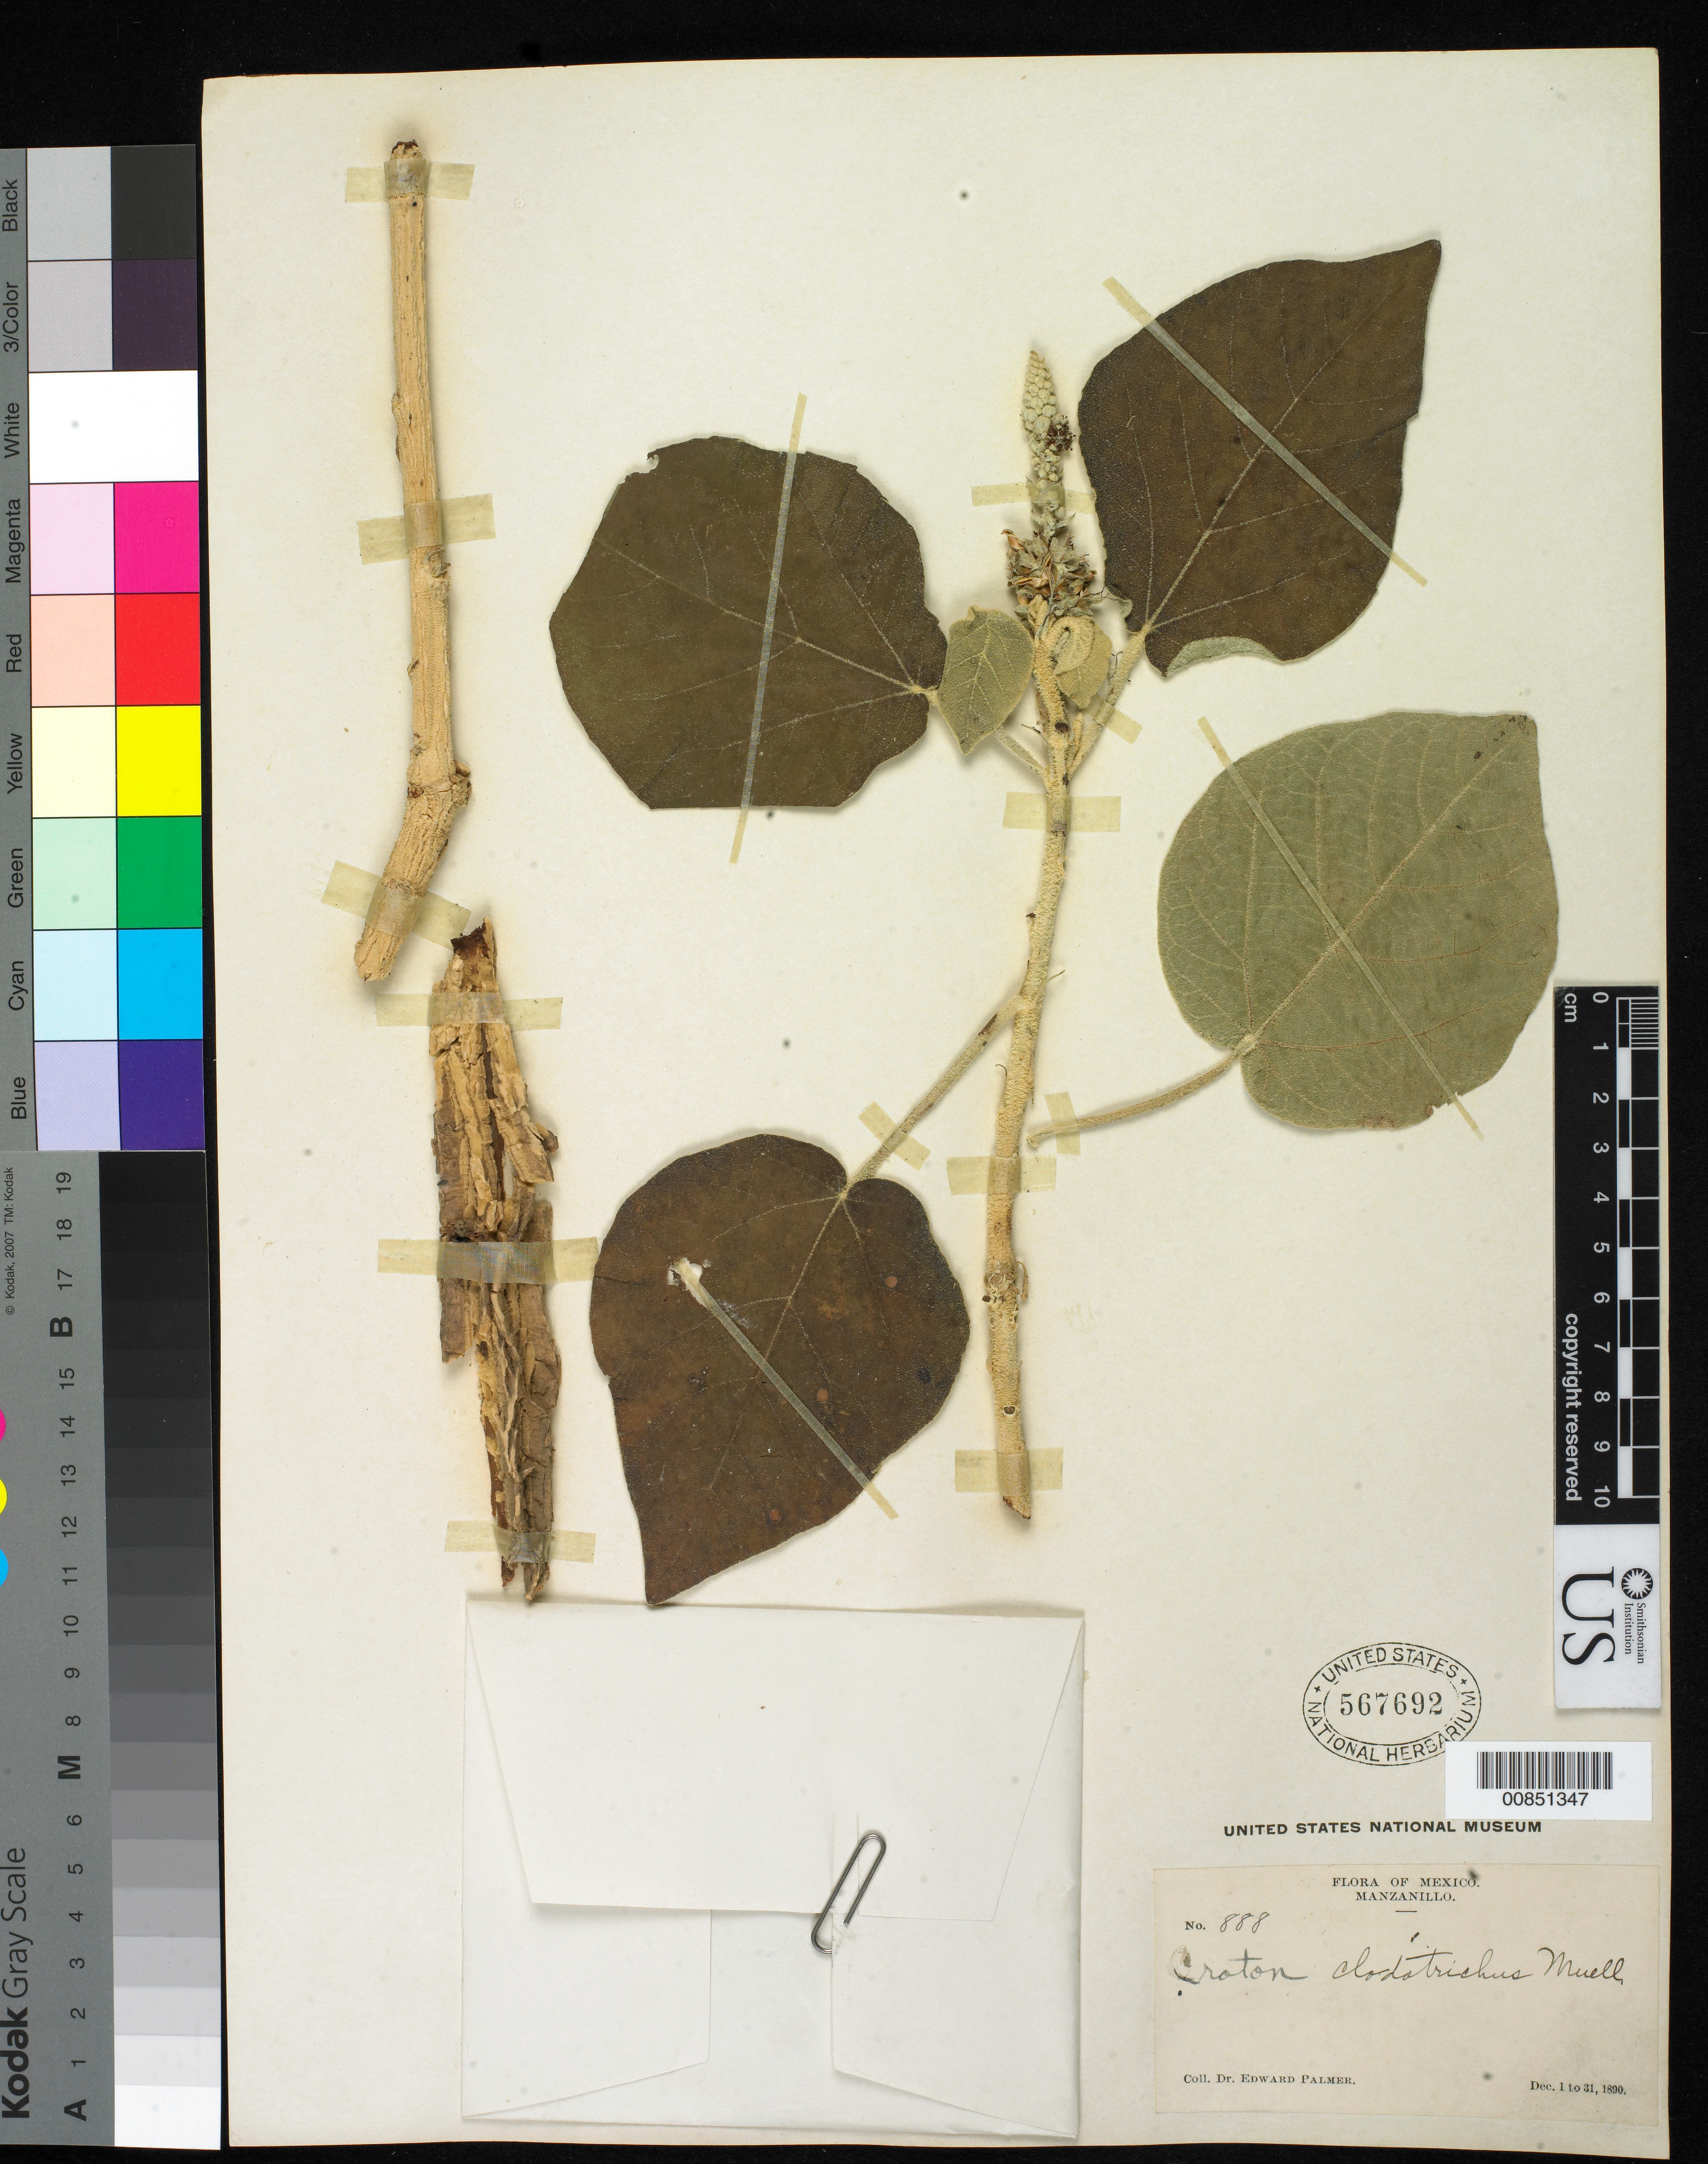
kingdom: Plantae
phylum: Tracheophyta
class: Magnoliopsida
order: Malpighiales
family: Euphorbiaceae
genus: Croton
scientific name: Croton cladotrichus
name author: Müll. Arg.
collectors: E. Palmer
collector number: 888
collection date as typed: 01 Dec 1890 to 31 Dec 1890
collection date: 1890-12-01/1890-12-31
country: Mexico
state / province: Colima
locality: Manzanillo, Colima.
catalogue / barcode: US 567692